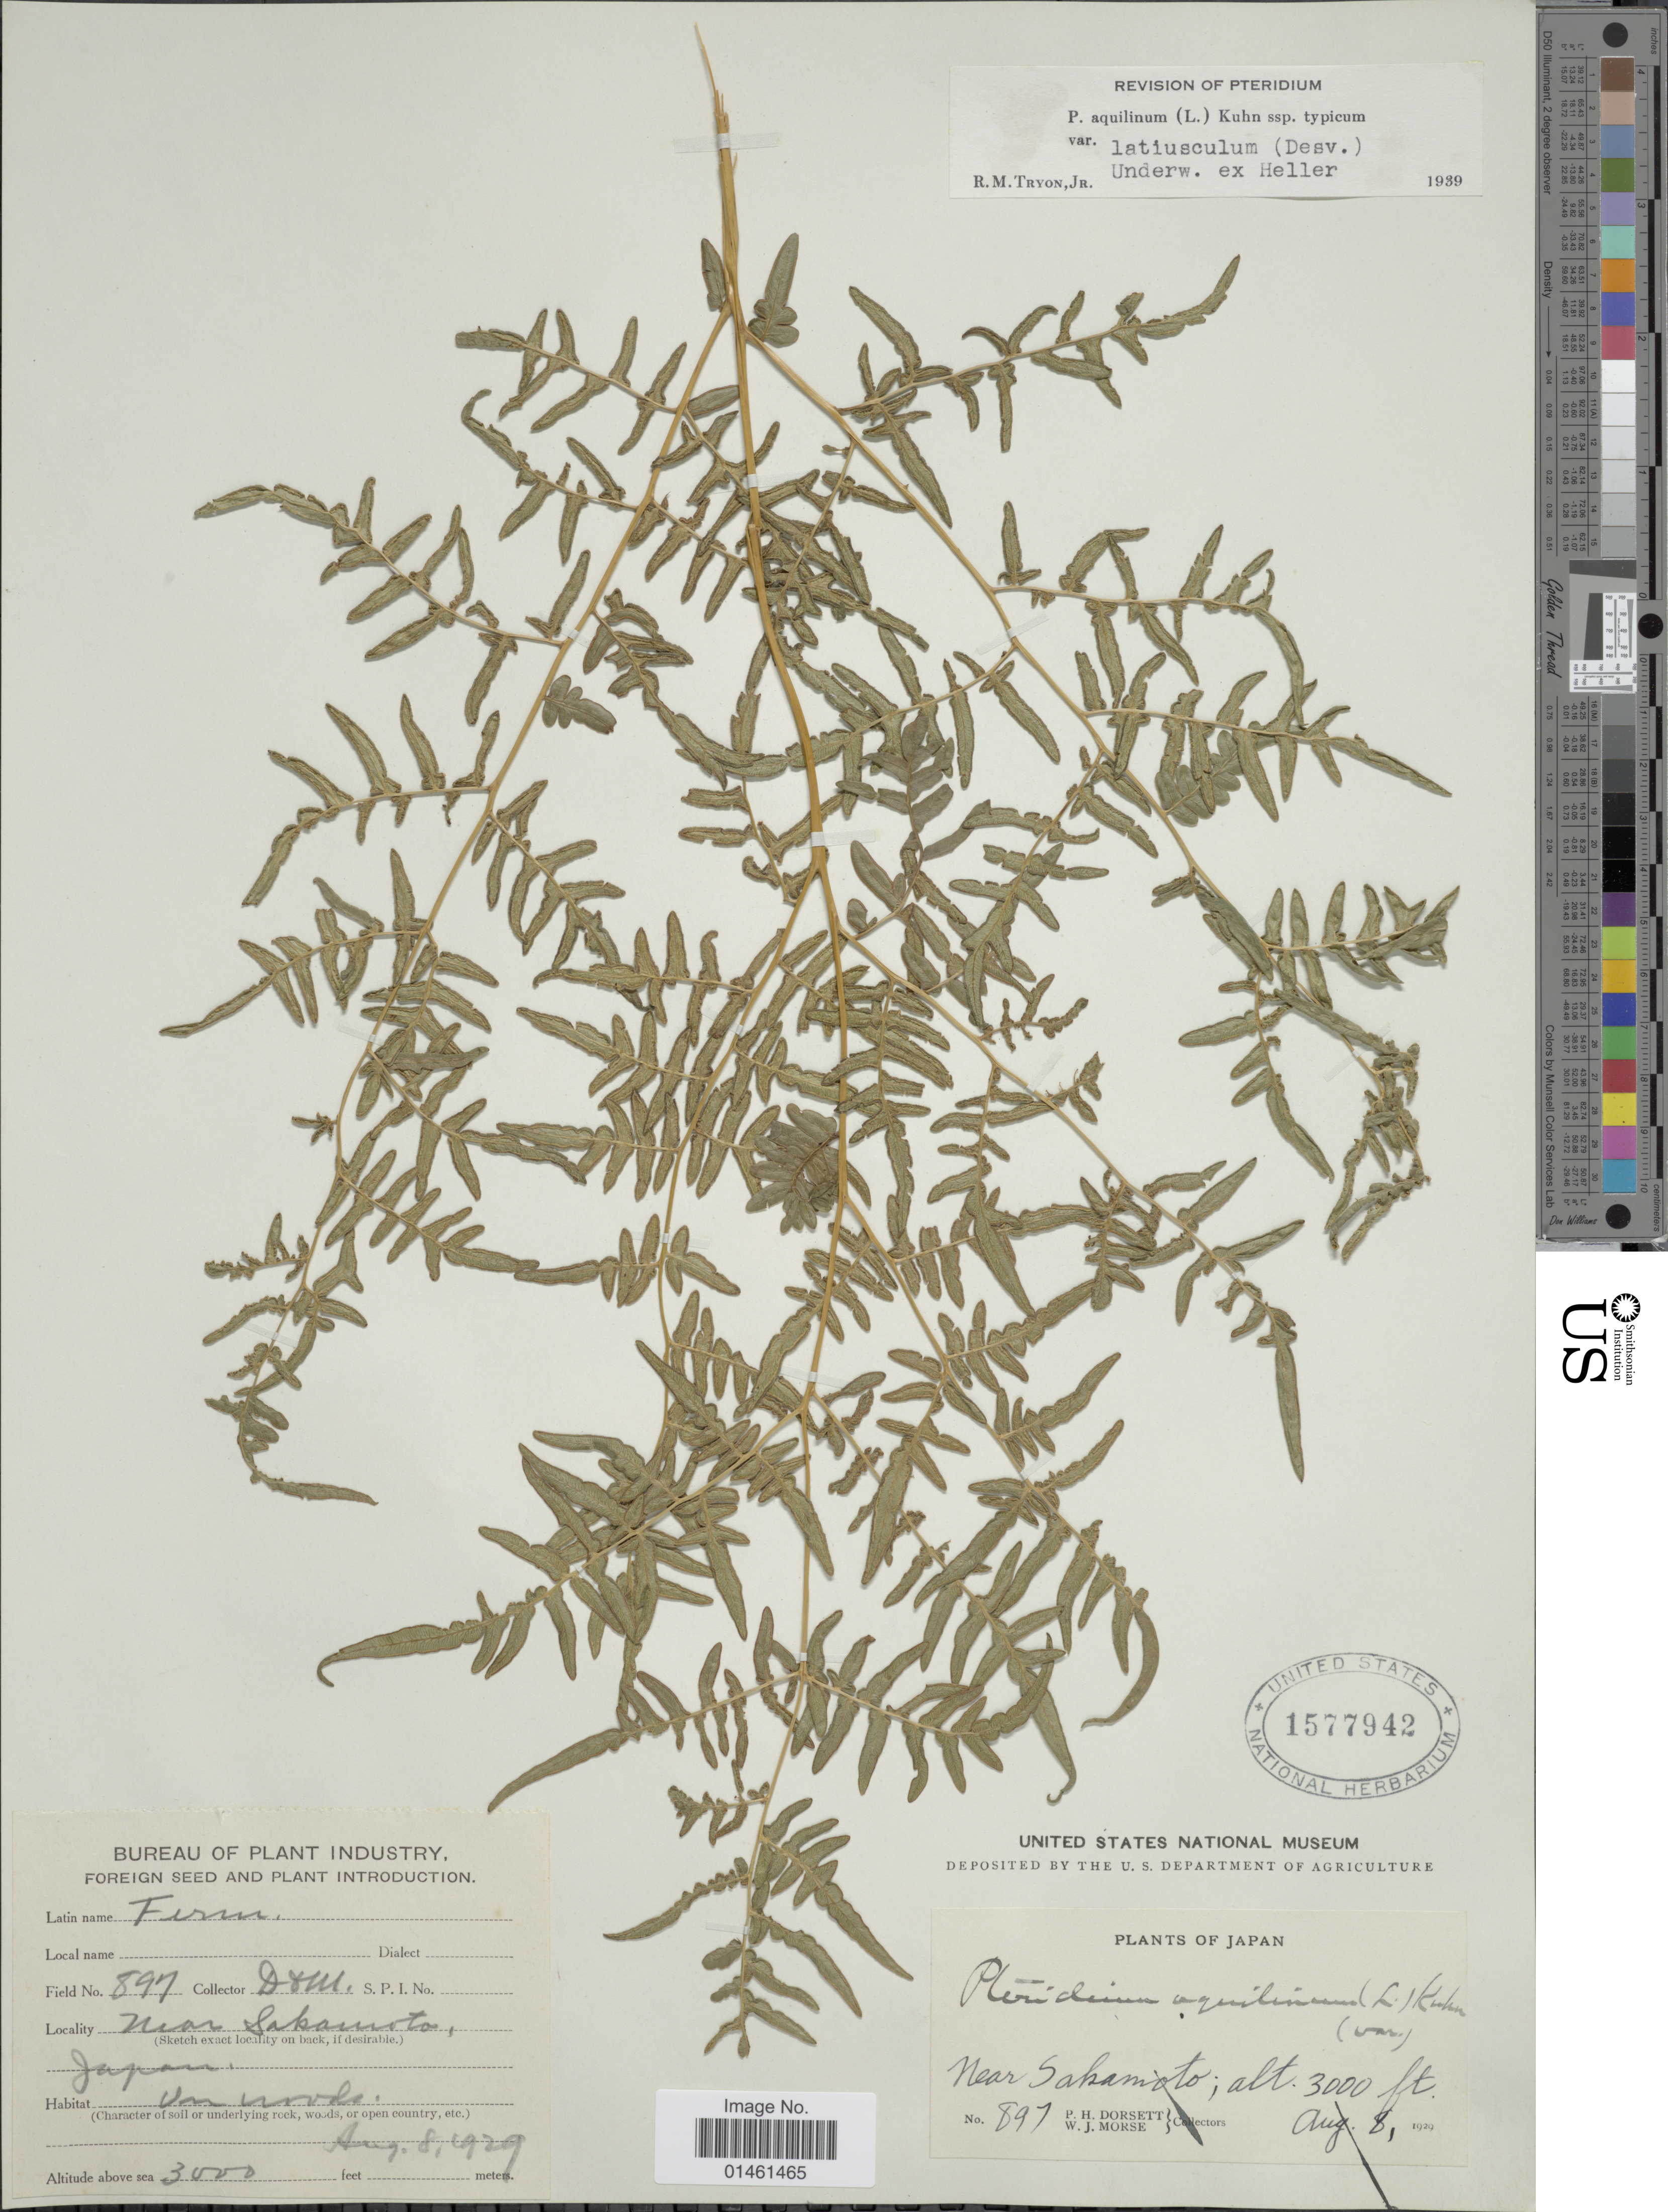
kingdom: Plantae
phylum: Tracheophyta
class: Polypodiopsida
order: Polypodiales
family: Dennstaedtiaceae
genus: Pteridium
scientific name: Pteridium aquilinum var. latiusculum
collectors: P. H. Dorsett & W. J. Morse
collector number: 897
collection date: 1929-08-08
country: Japan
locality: Near Sakamoto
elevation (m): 914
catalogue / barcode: US 1577942